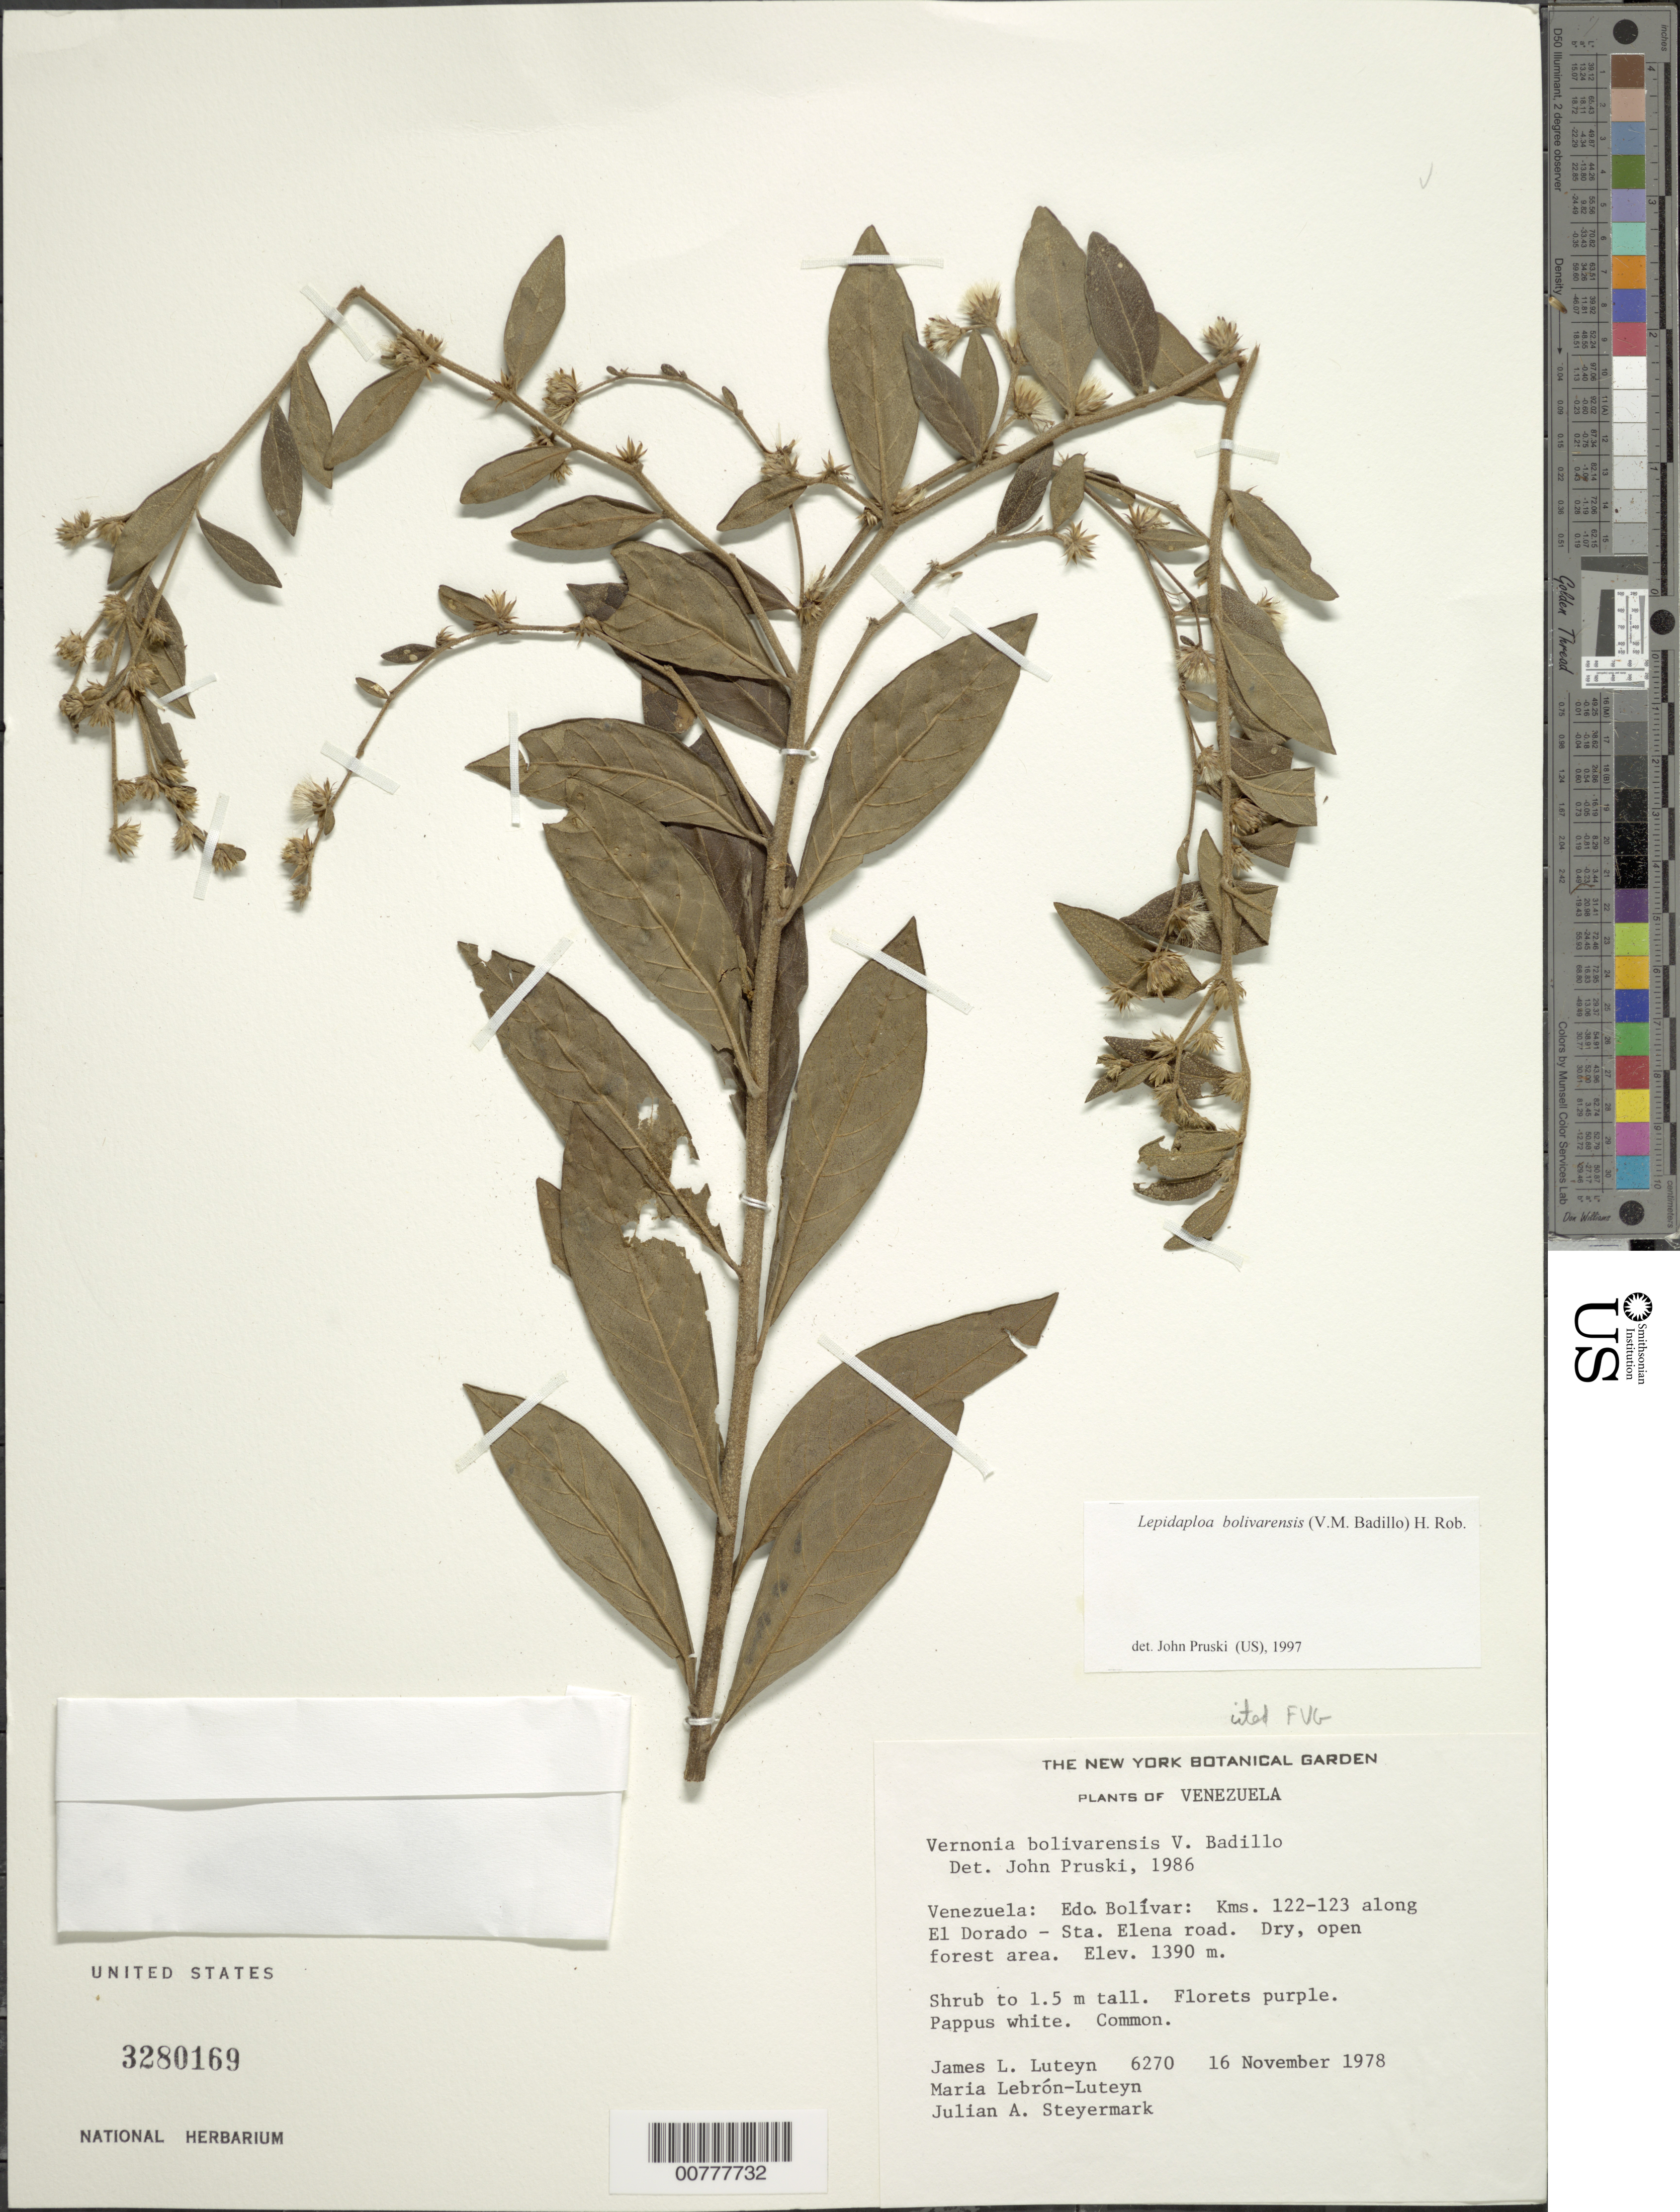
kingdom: Plantae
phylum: Tracheophyta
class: Magnoliopsida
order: Asterales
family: Asteraceae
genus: Lepidaploa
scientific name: Lepidaploa bolivarensis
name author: (V.M. Badillo) H. Rob.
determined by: Pruski, J. F.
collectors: J. L. Luteyn, M. L. Lebrón-Luteyn & J. Steyermark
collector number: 6270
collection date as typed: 16-Nov-78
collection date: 1978-11-16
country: Venezuela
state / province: Bolívar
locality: El Dorado to Sta. Elena road, km 122-123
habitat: Dry, open forest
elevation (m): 1390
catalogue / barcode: US 3280169